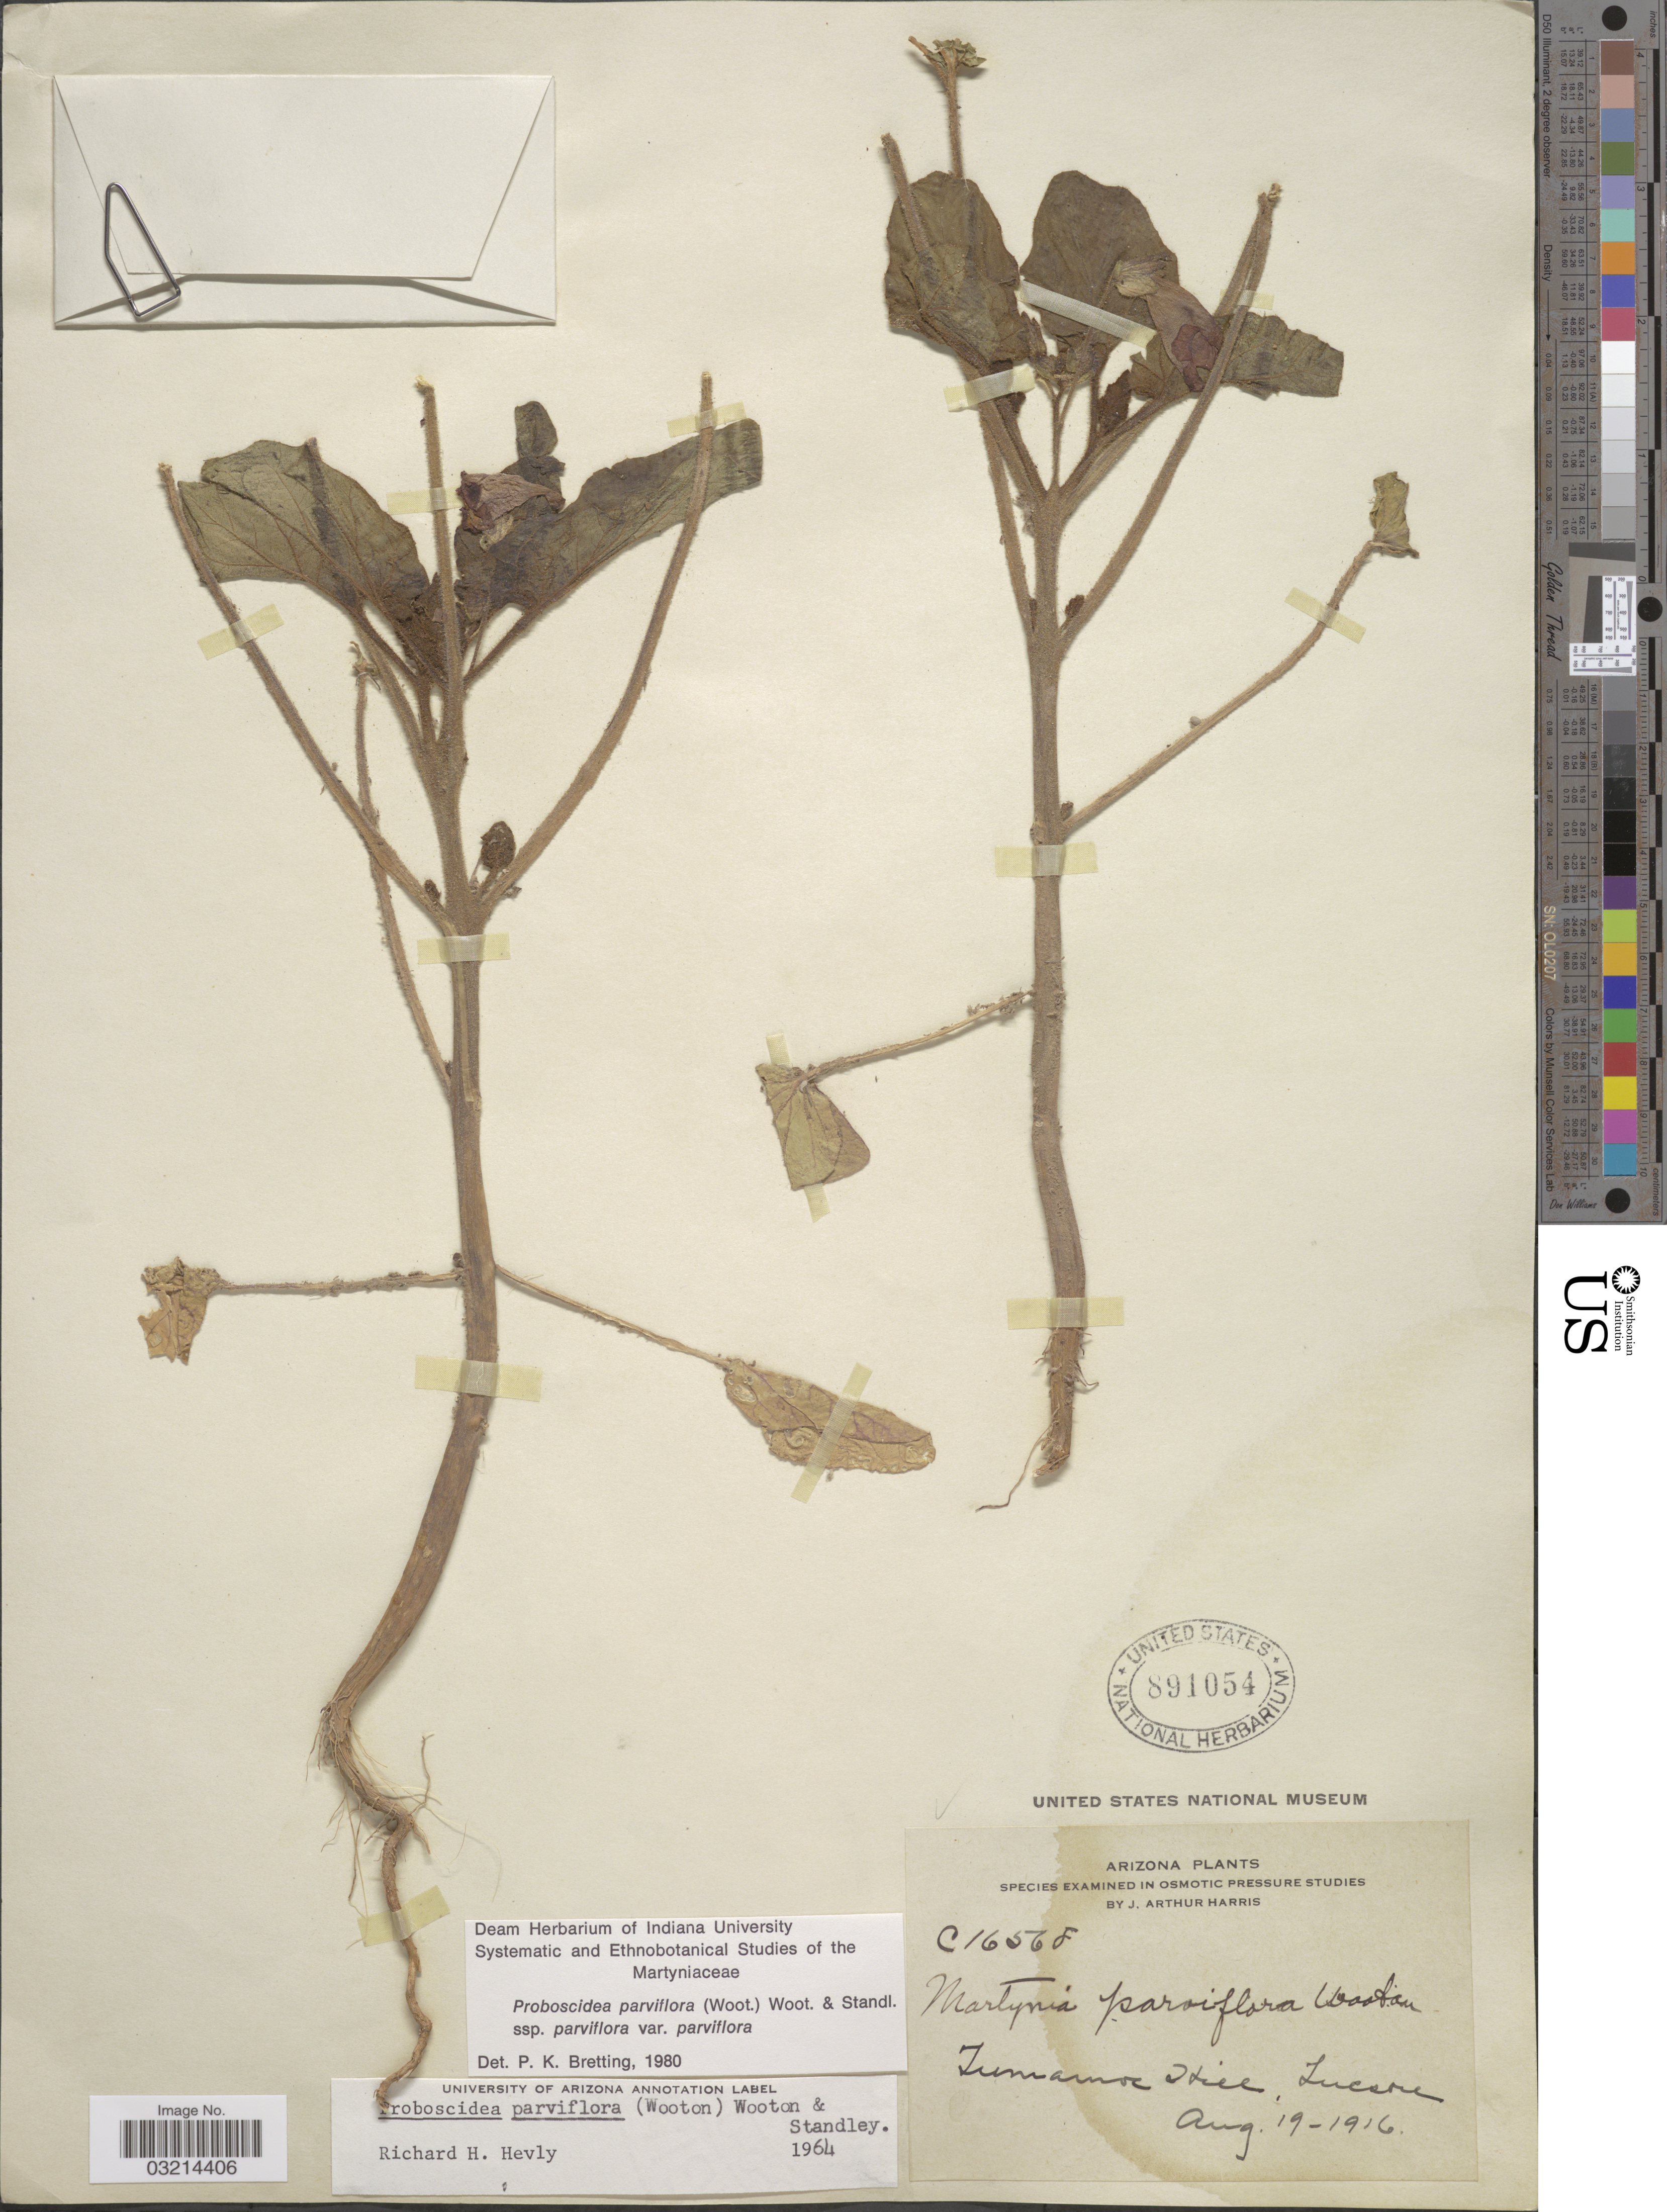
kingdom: Plantae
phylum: Tracheophyta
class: Magnoliopsida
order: Lamiales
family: Martyniaceae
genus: Proboscidea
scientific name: Proboscidea parviflora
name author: (Wooton) Wooton & Standl.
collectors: J. A. Harris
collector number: C16568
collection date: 1916-08-19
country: United States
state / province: Arizona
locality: Tumamoc Hill, Tucson.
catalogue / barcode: US 891054